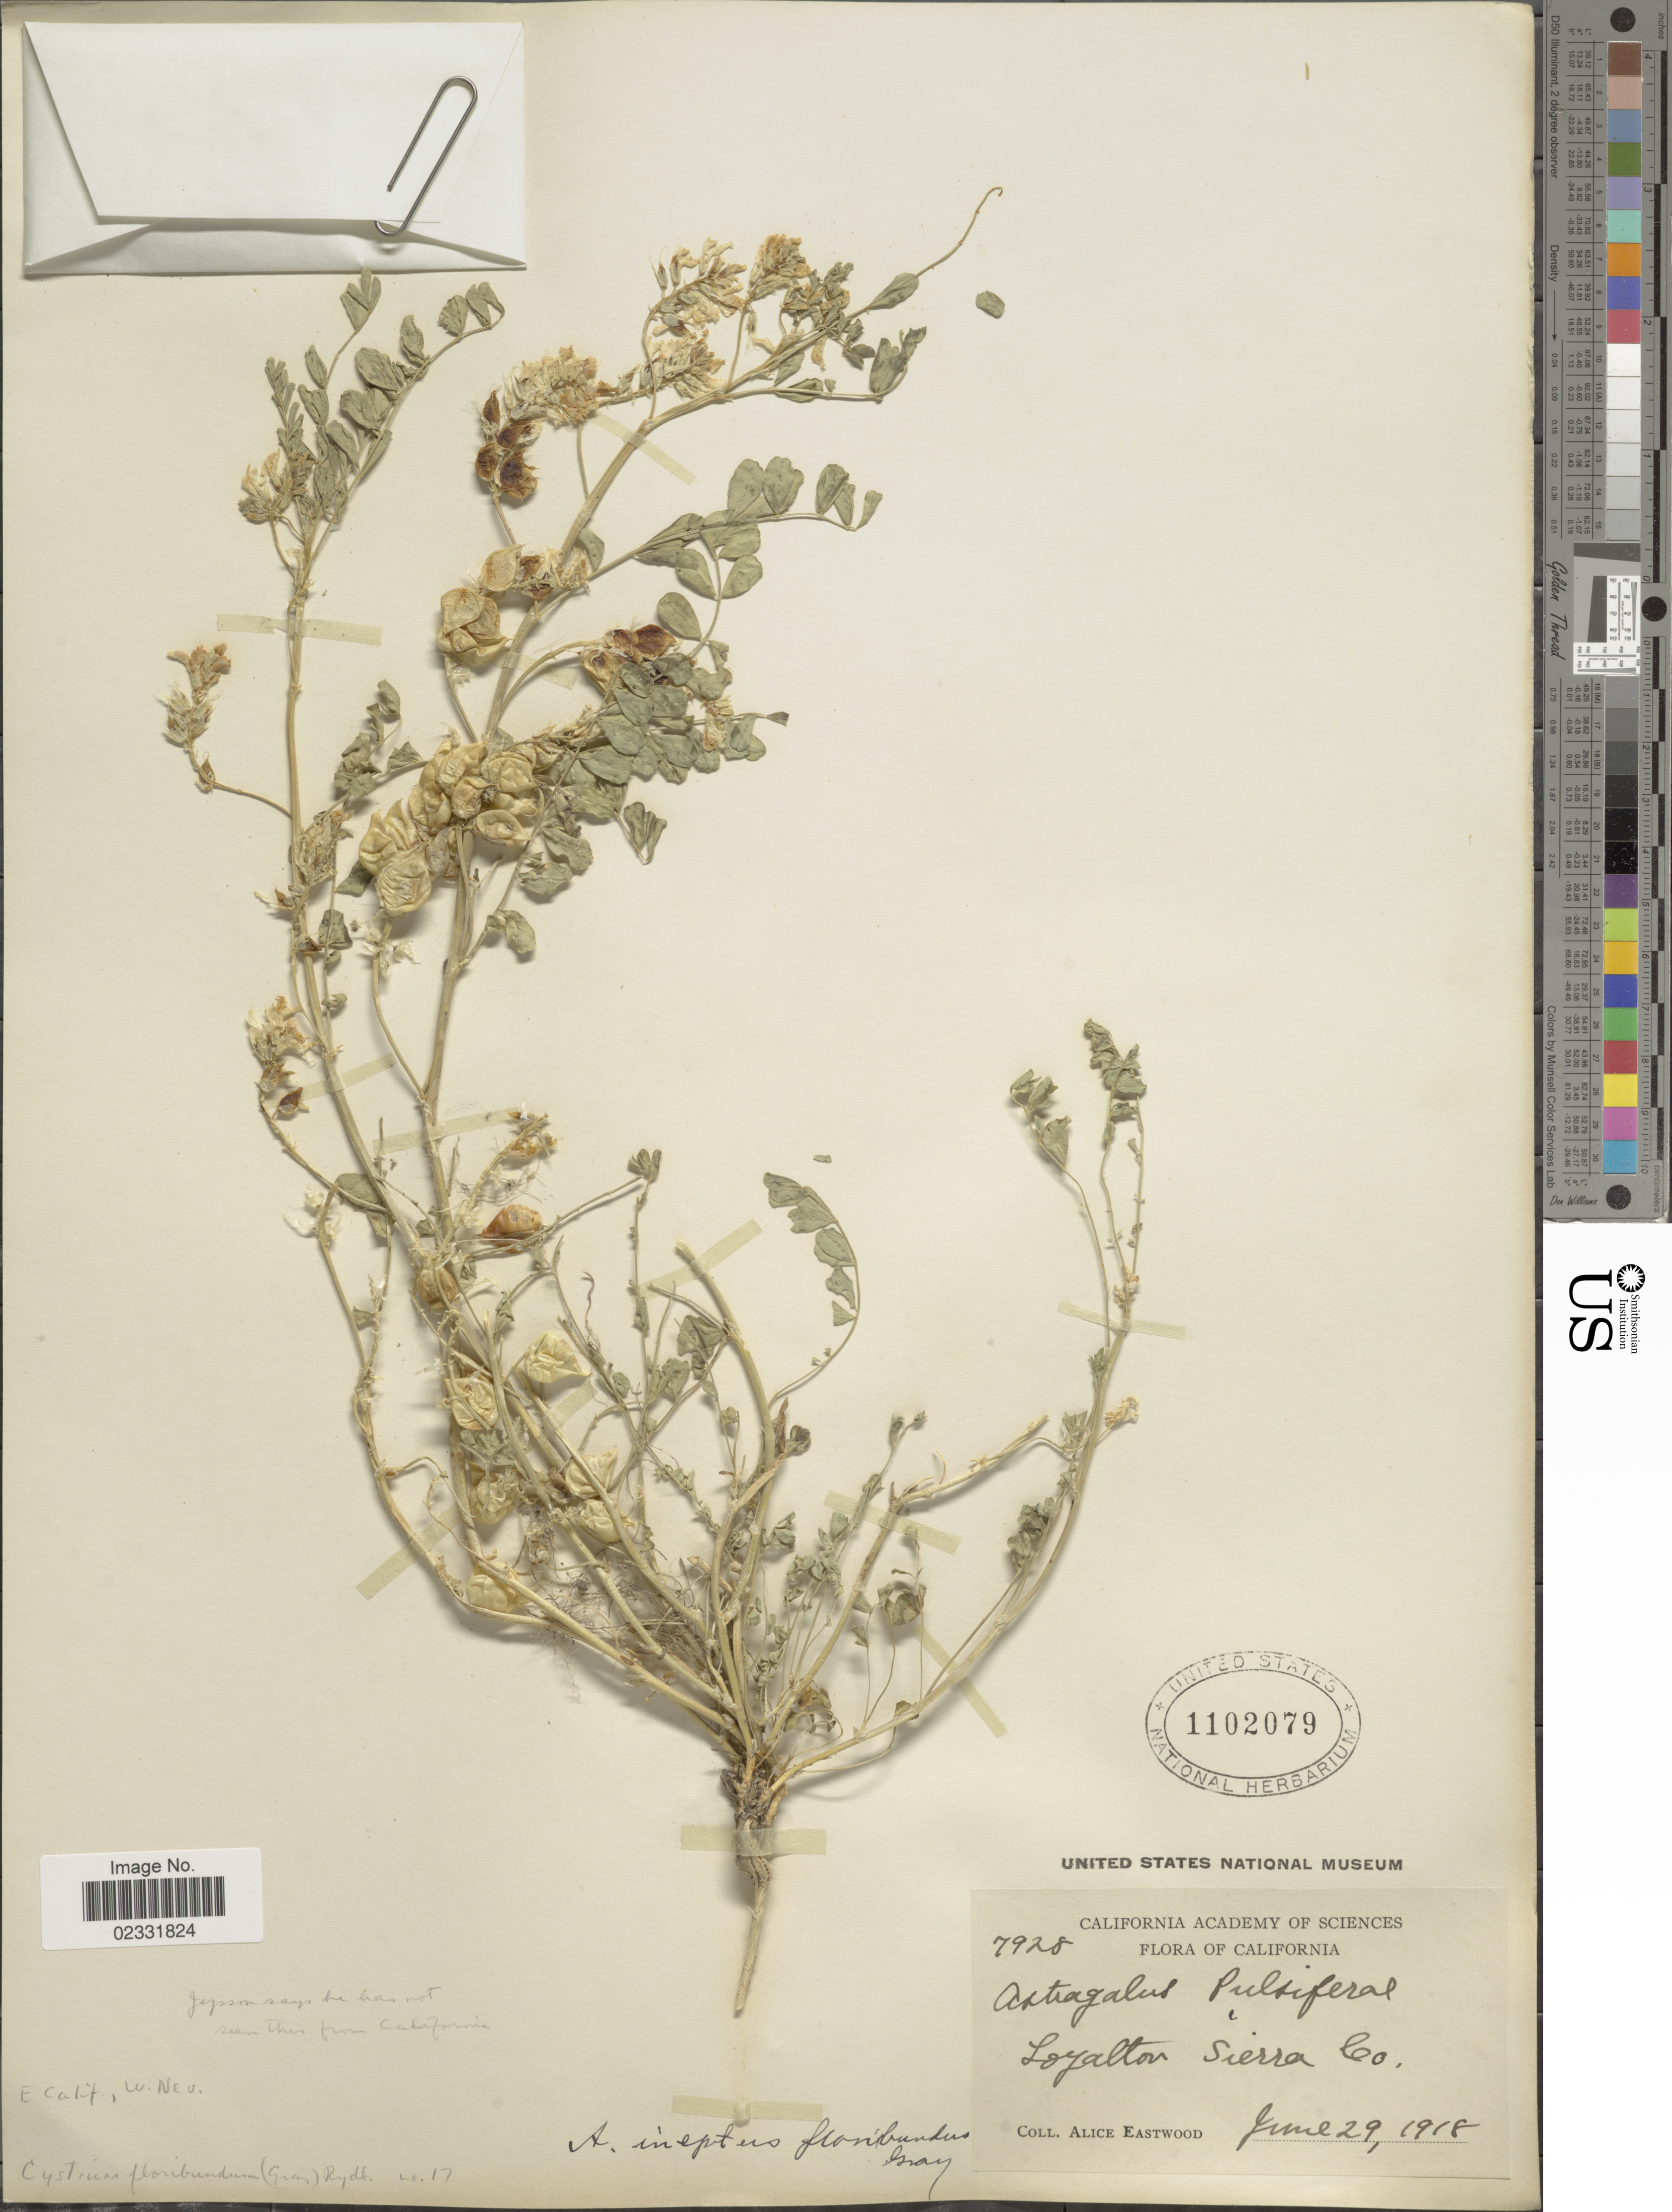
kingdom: Plantae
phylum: Tracheophyta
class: Magnoliopsida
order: Fabales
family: Fabaceae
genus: Astragalus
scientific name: Astragalus ineptus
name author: A. Gray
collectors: A. Eastwood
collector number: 7928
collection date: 1918-06-29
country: United States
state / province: California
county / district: Sierra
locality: Loyalton Sierra Co., E. Calif., W. Nev. [unsure placement]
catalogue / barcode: US 1102079